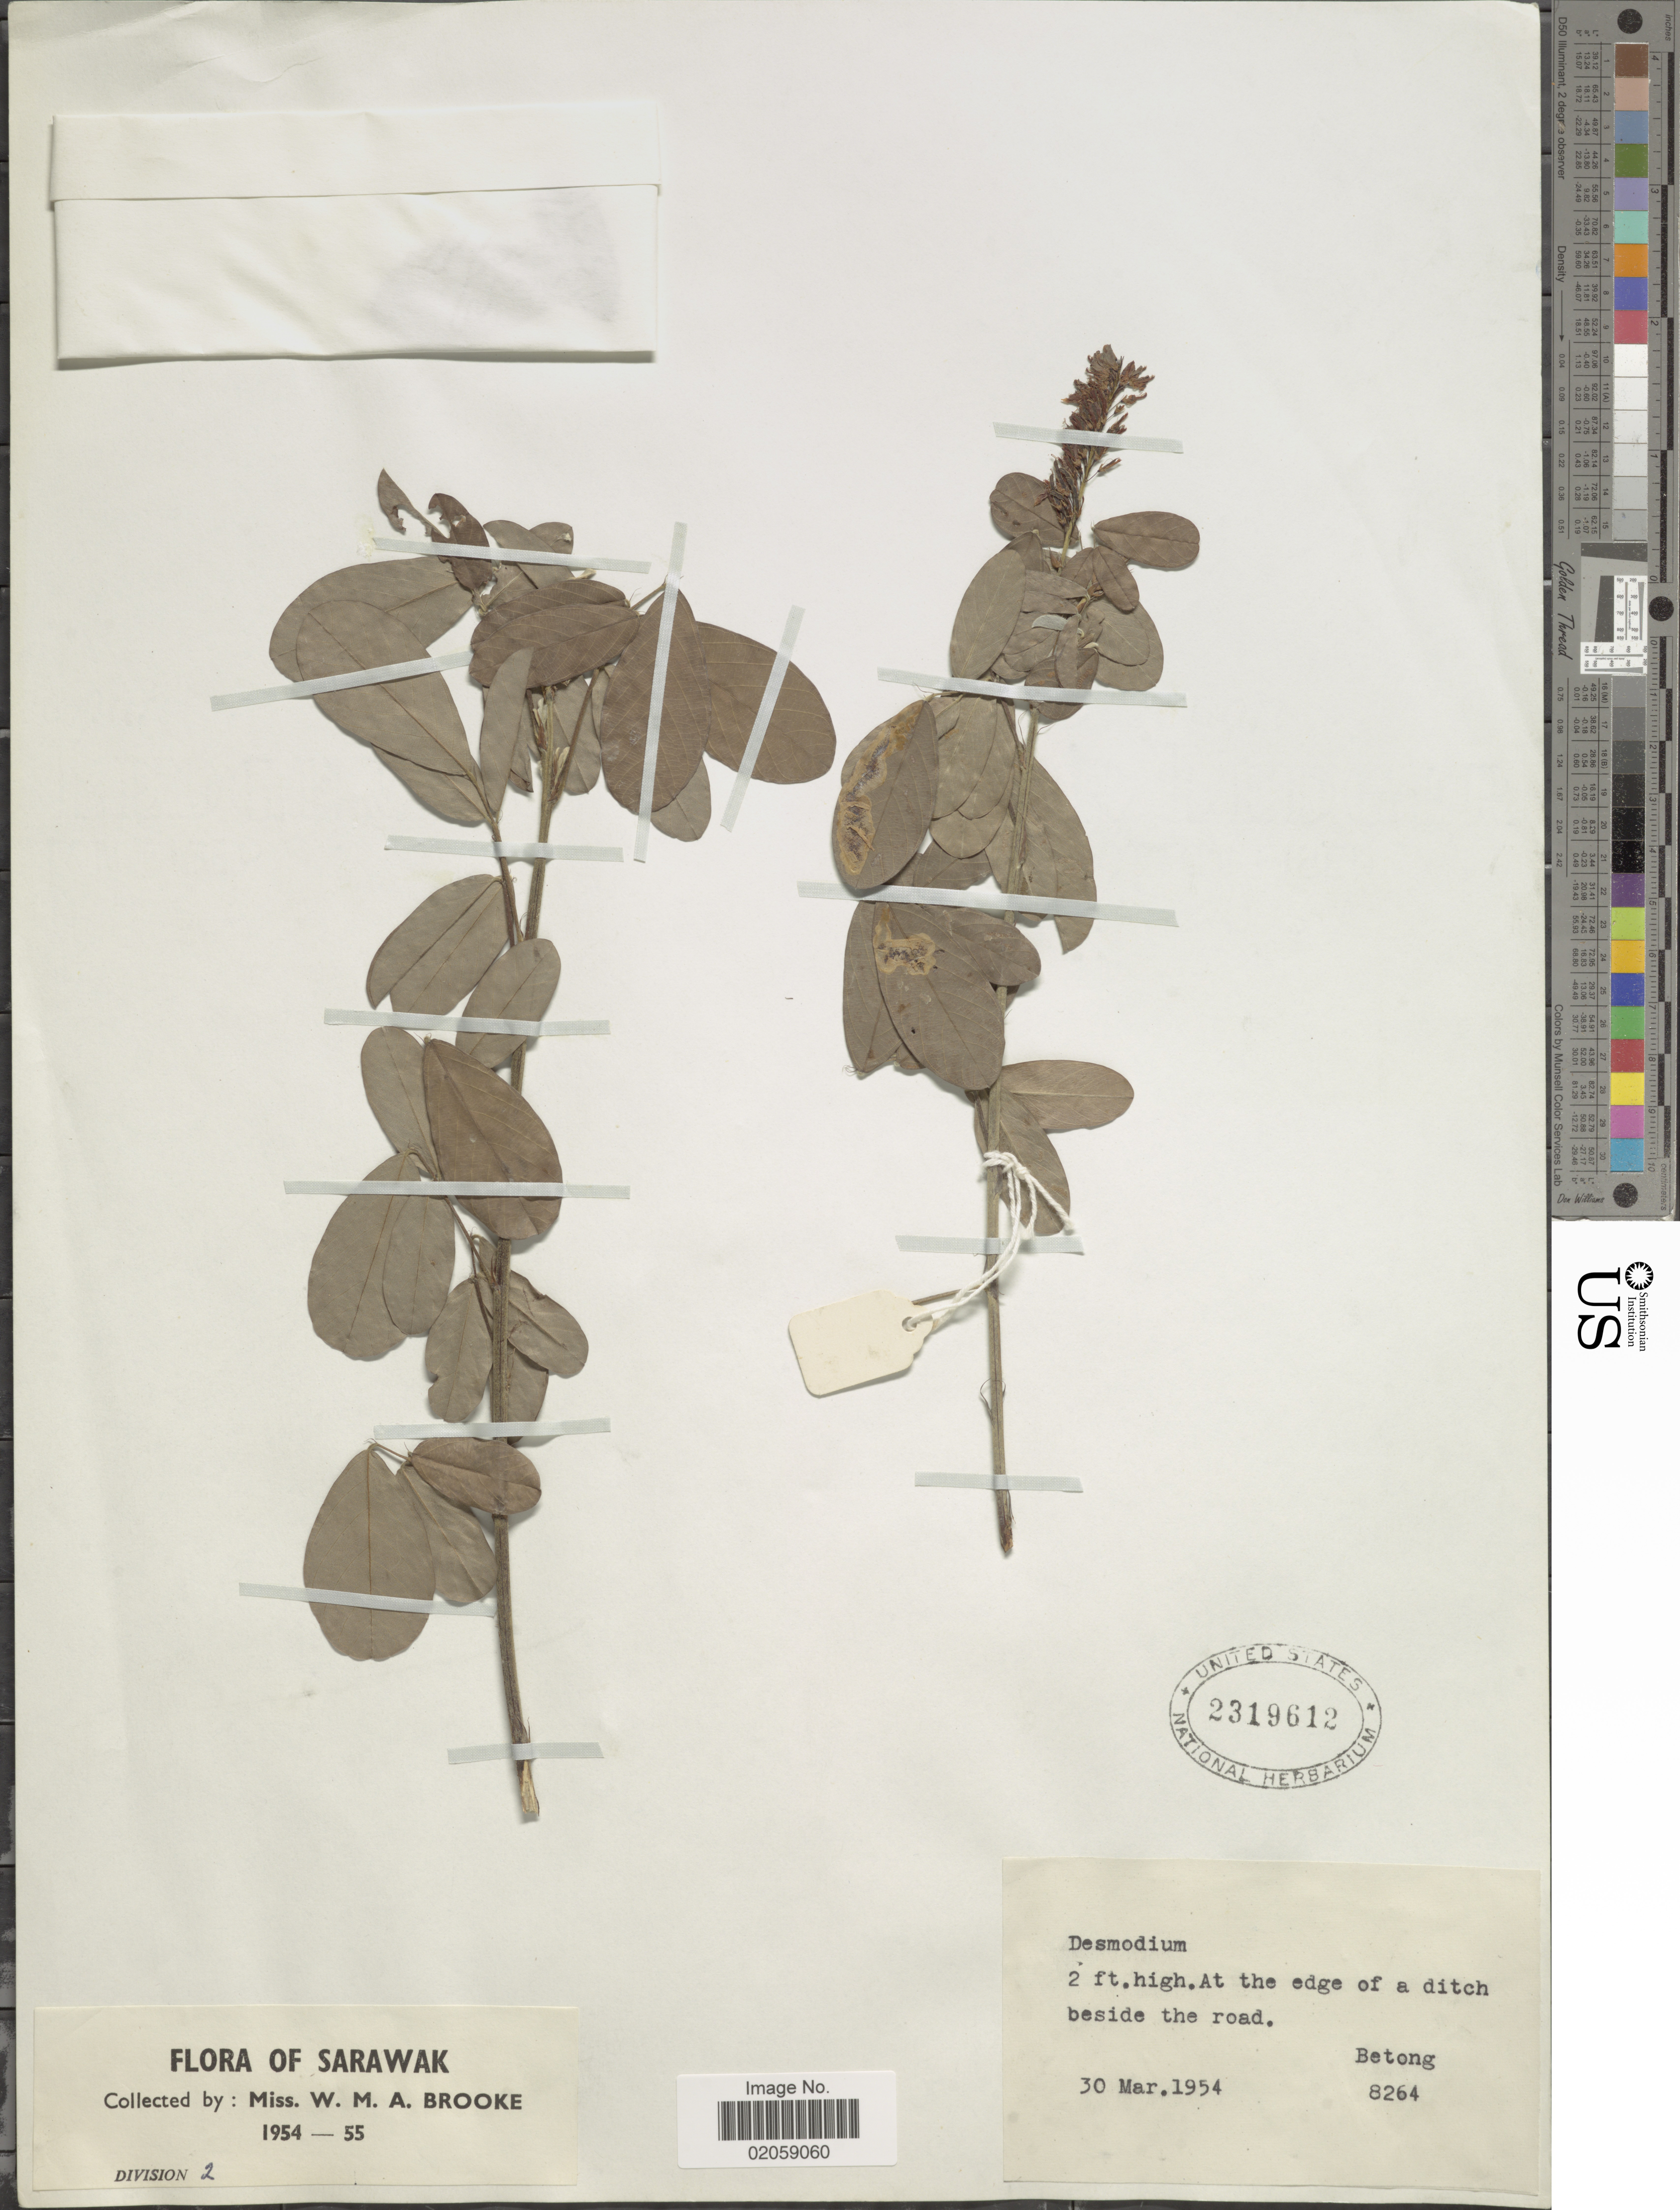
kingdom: Plantae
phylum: Tracheophyta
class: Magnoliopsida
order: Fabales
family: Fabaceae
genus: Grona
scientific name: Grona heterocarpos var. strigosa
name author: (Meeuwen) H. Ohashi & K. Ohashi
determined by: Strong, Mark T., (BOT), Smithsonian Institution - National Museum of Natural History (UNITED STATES)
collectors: W. Brooke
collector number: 8264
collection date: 1954-03-30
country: Malaysia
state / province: Sarawak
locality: At the edge of a ditch beside the road. Betong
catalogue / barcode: US 2319612